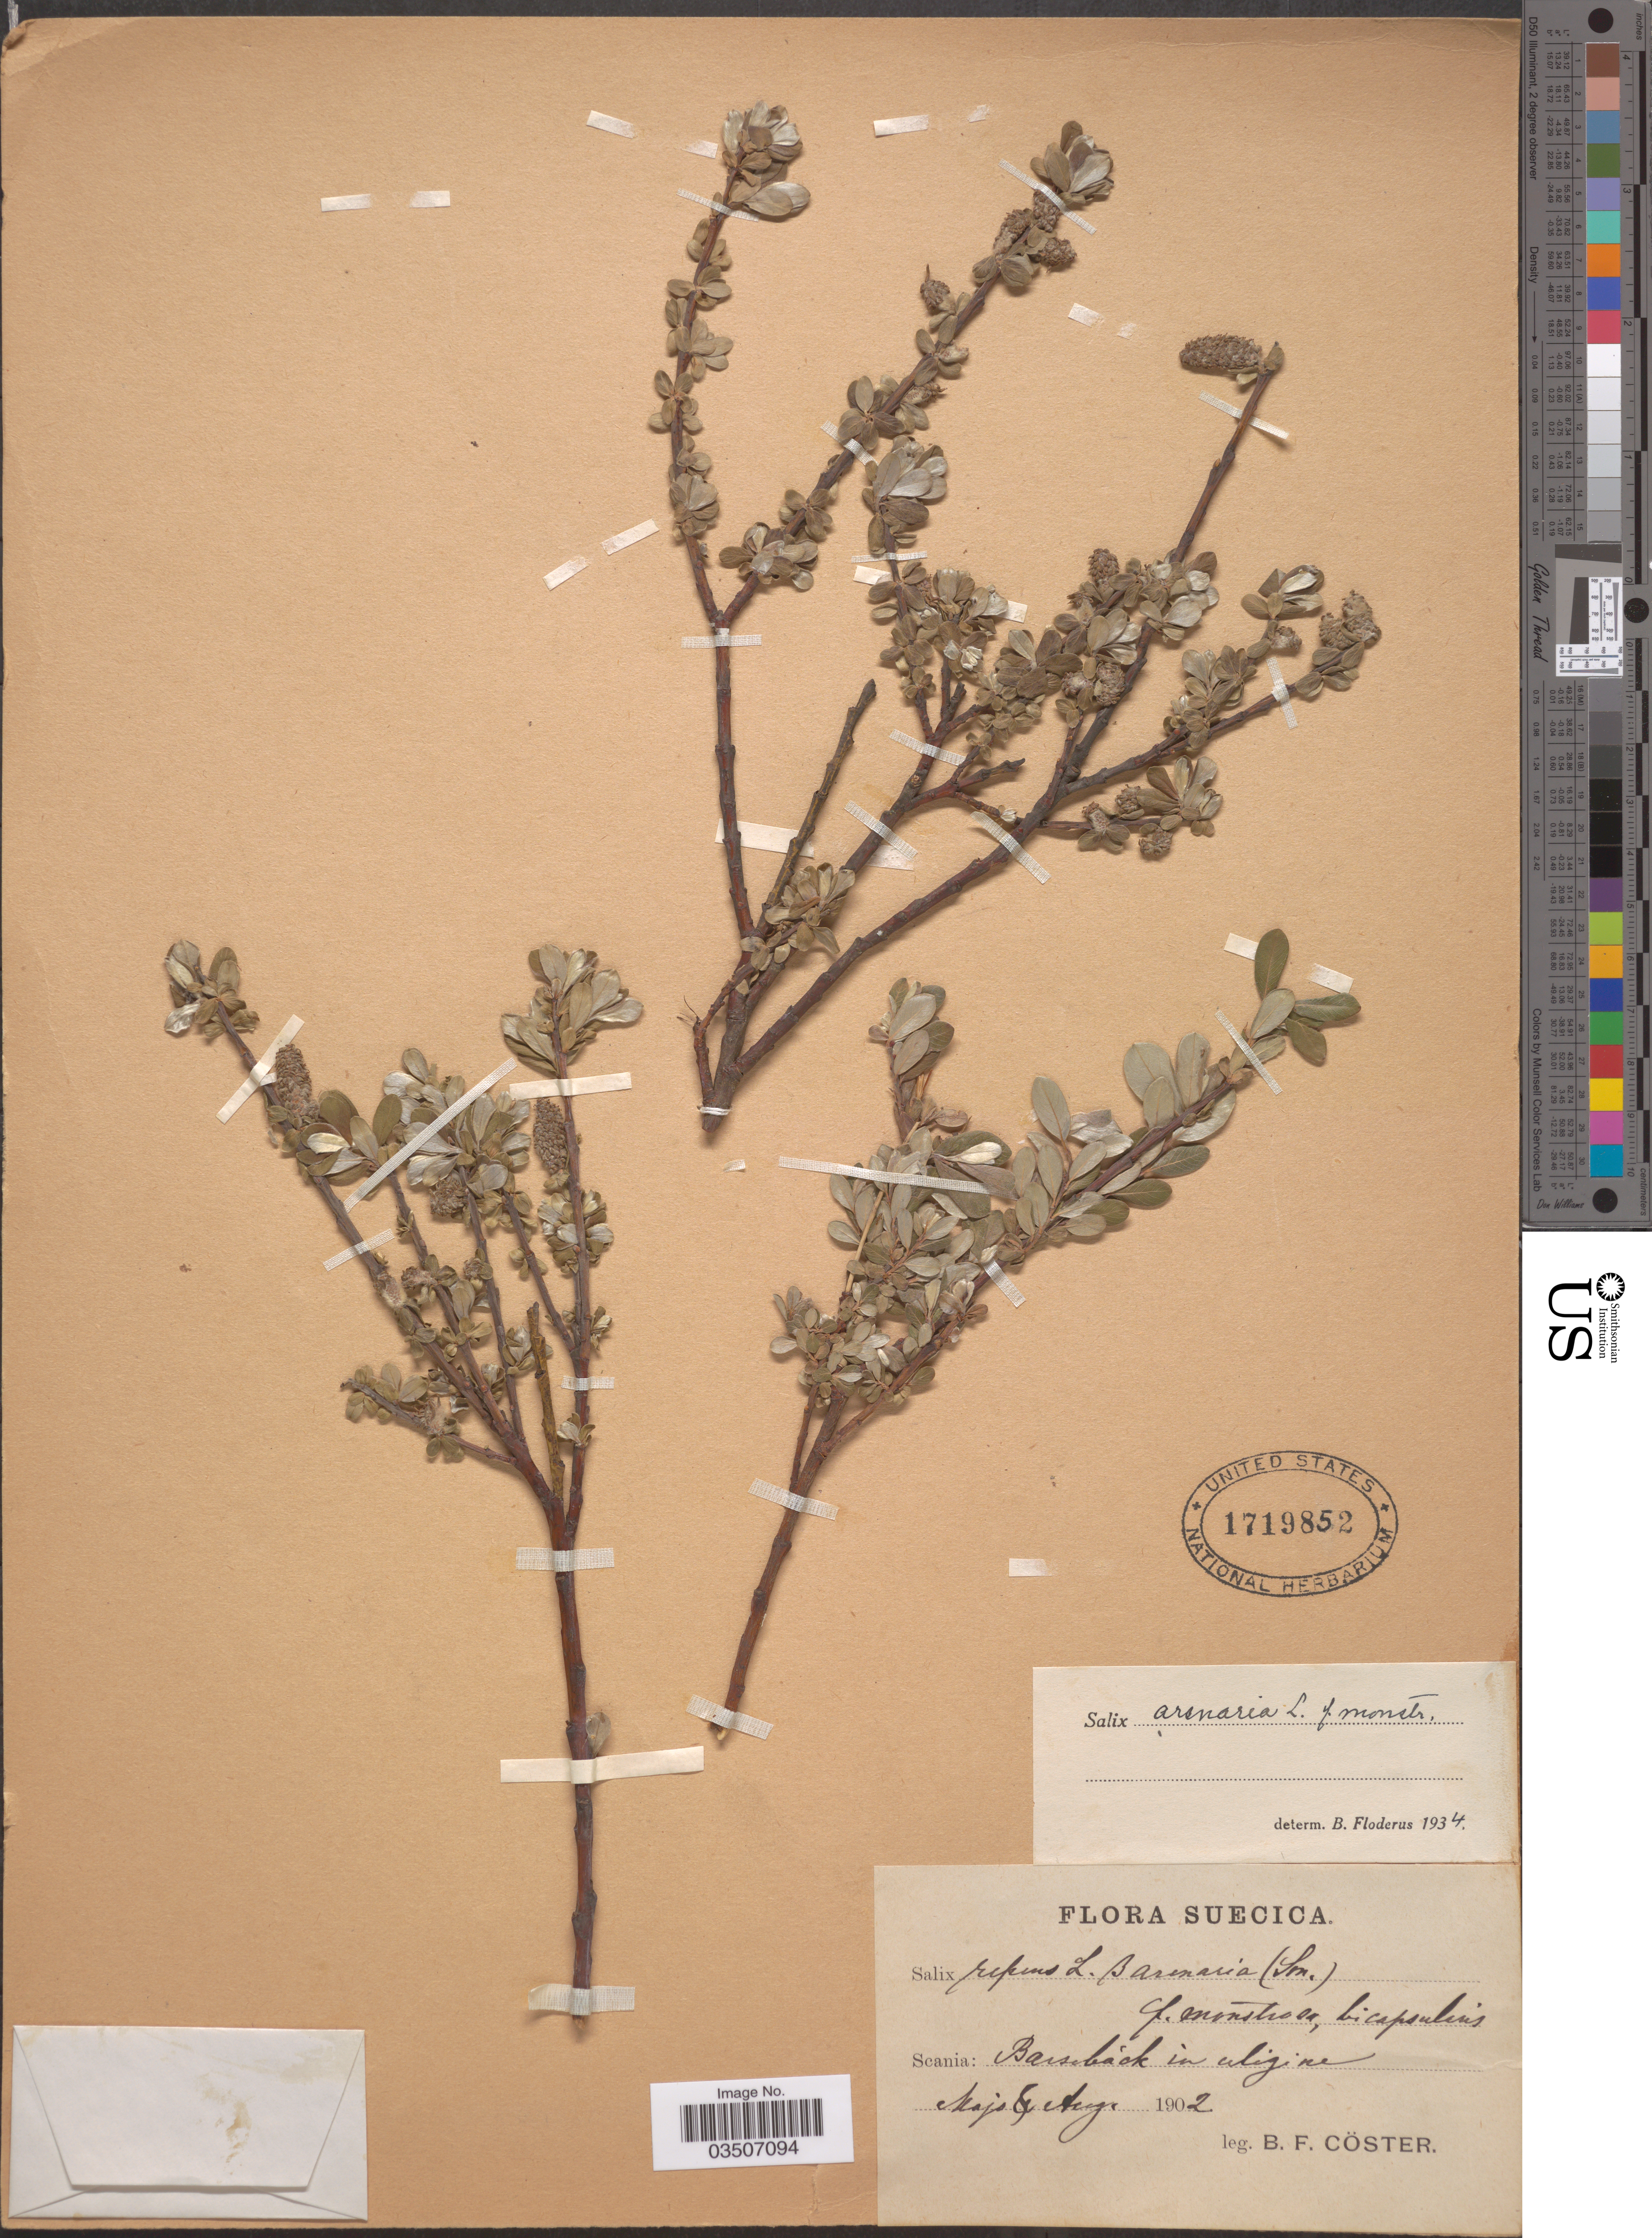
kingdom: Plantae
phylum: Tracheophyta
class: Magnoliopsida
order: Malpighiales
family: Salicaceae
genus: Salix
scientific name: Salix arenaria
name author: L.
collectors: B. Cöster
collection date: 1902-05/1902-08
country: Sweden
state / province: Skåne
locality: Suecica. Scania: Barseback in uligine.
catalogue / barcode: US 1719852